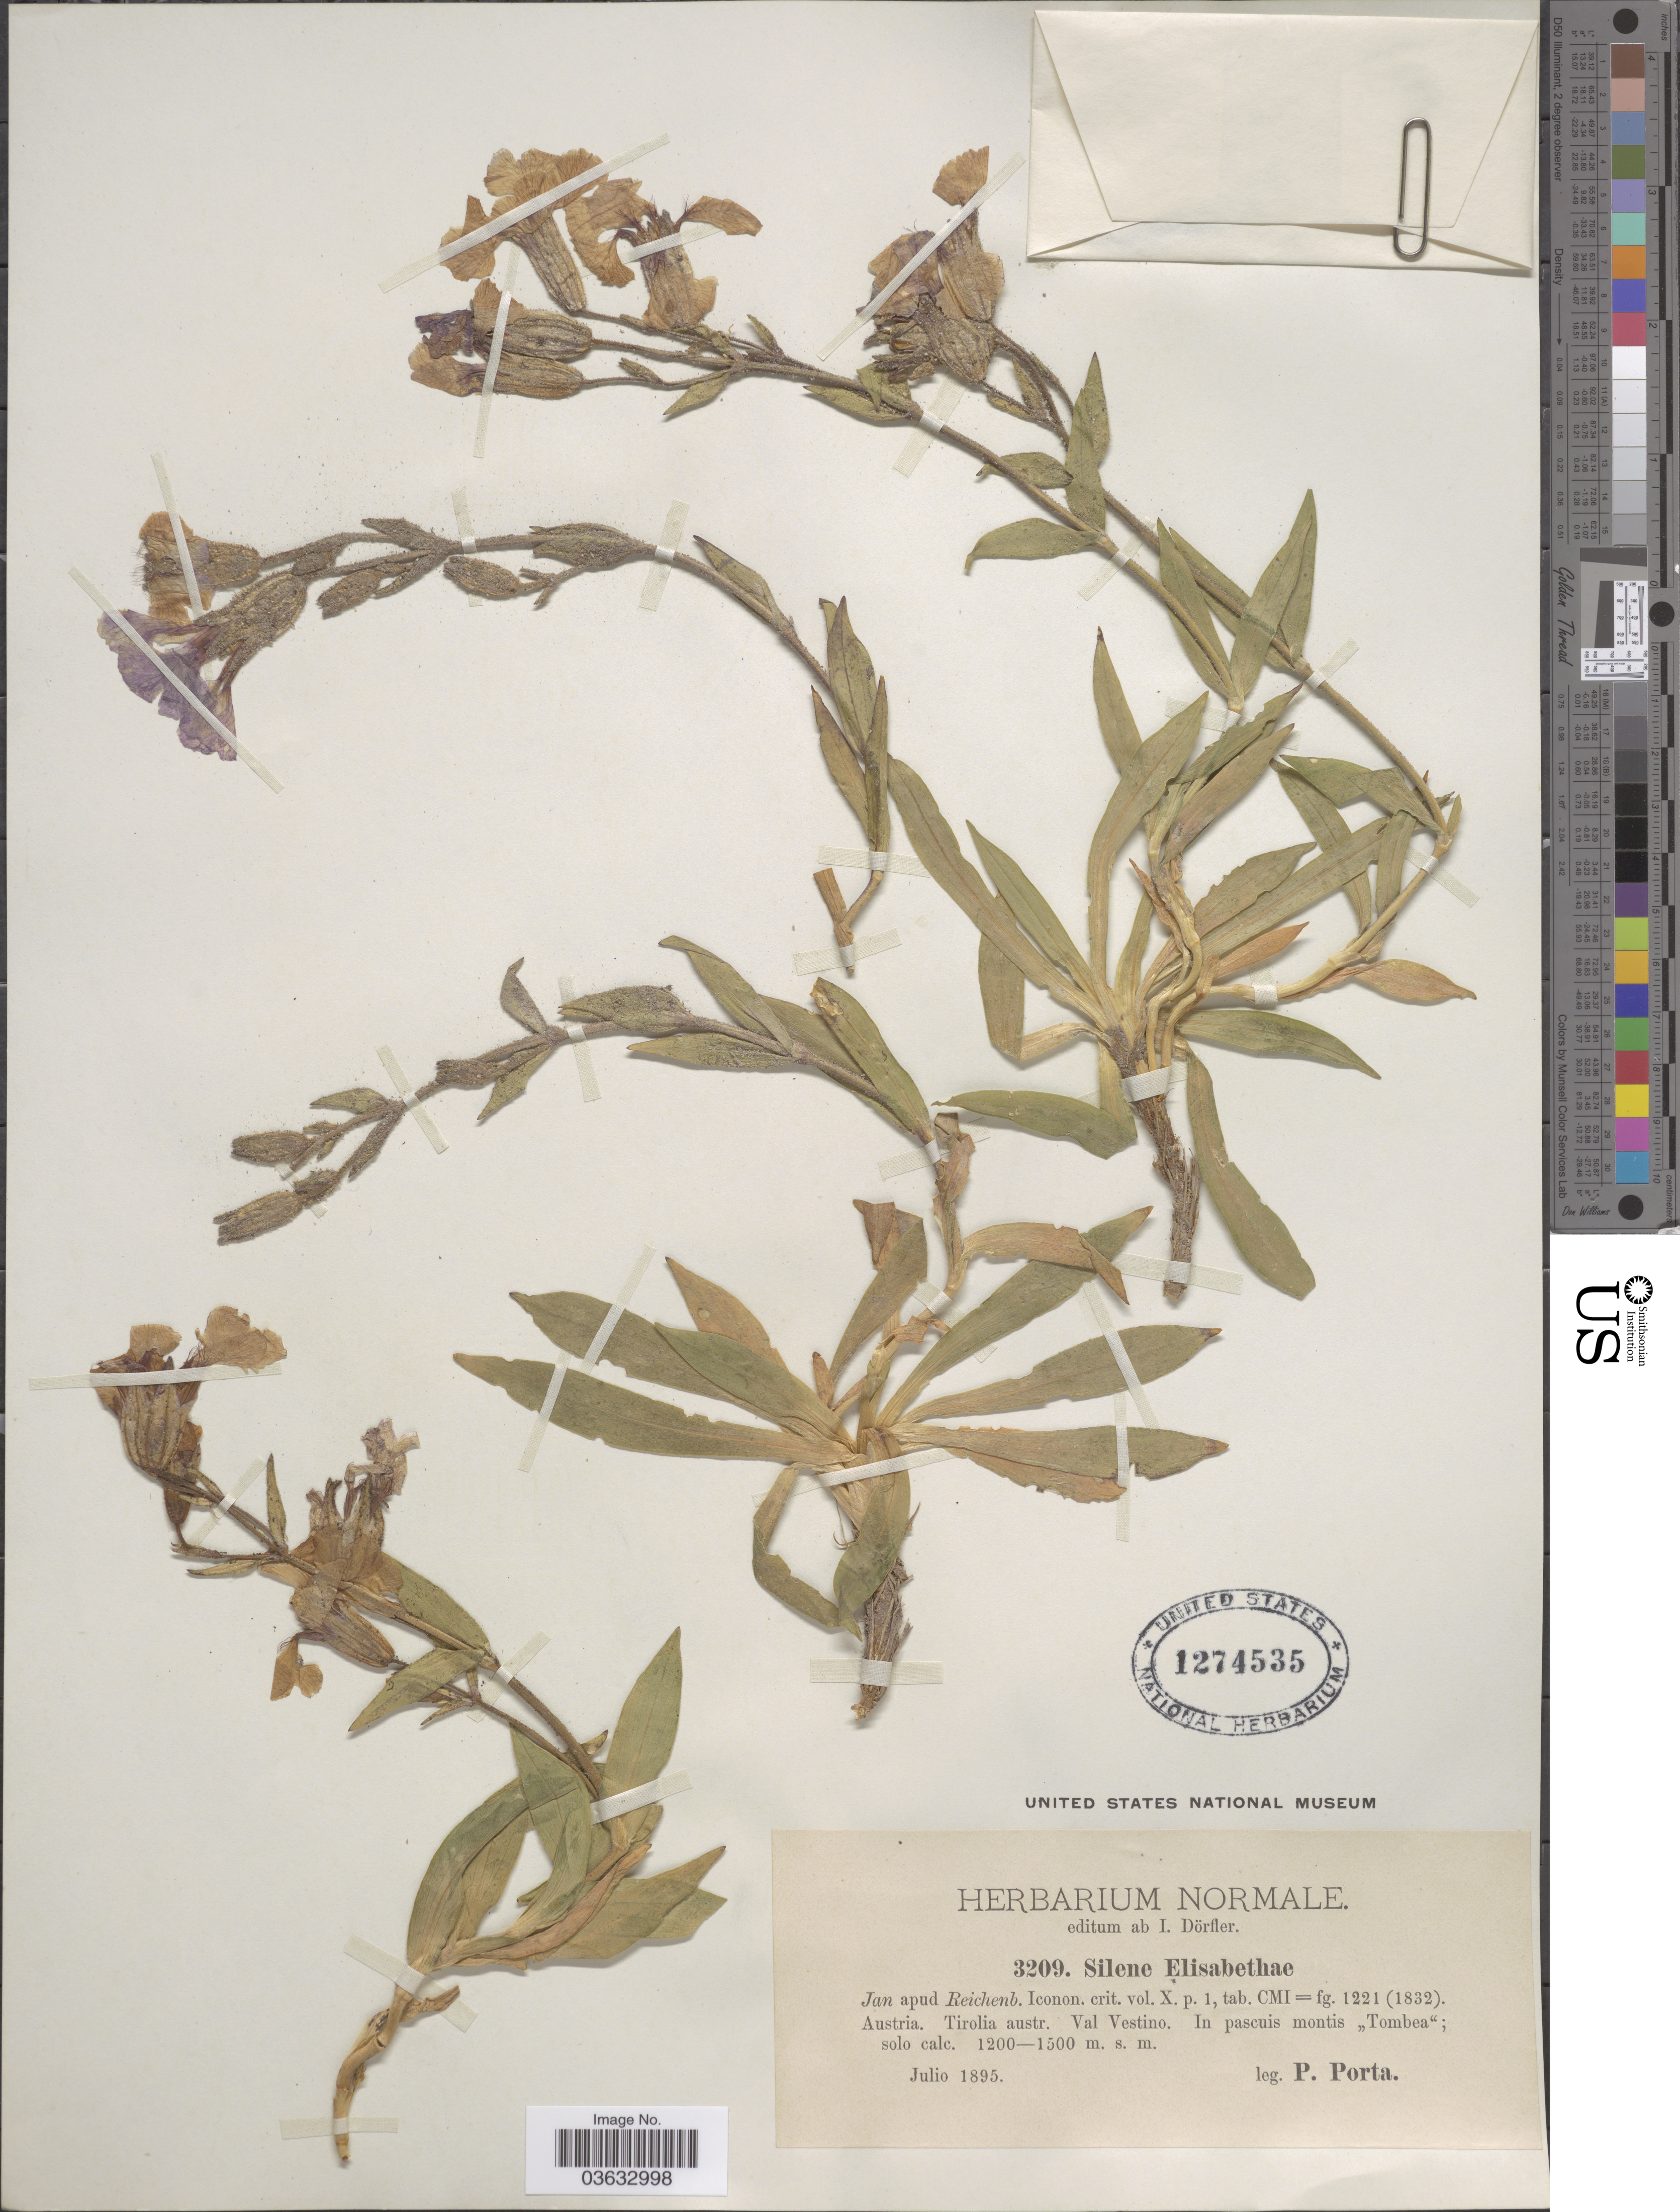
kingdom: Plantae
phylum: Tracheophyta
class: Magnoliopsida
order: Caryophyllales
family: Caryophyllaceae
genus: Silene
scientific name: Silene elisabethae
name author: Jan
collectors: P. Porta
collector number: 3209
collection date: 1895-07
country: Italy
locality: Tirol. austr. sol. calc. In valle di Vestino.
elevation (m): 1200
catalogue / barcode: US 1274535